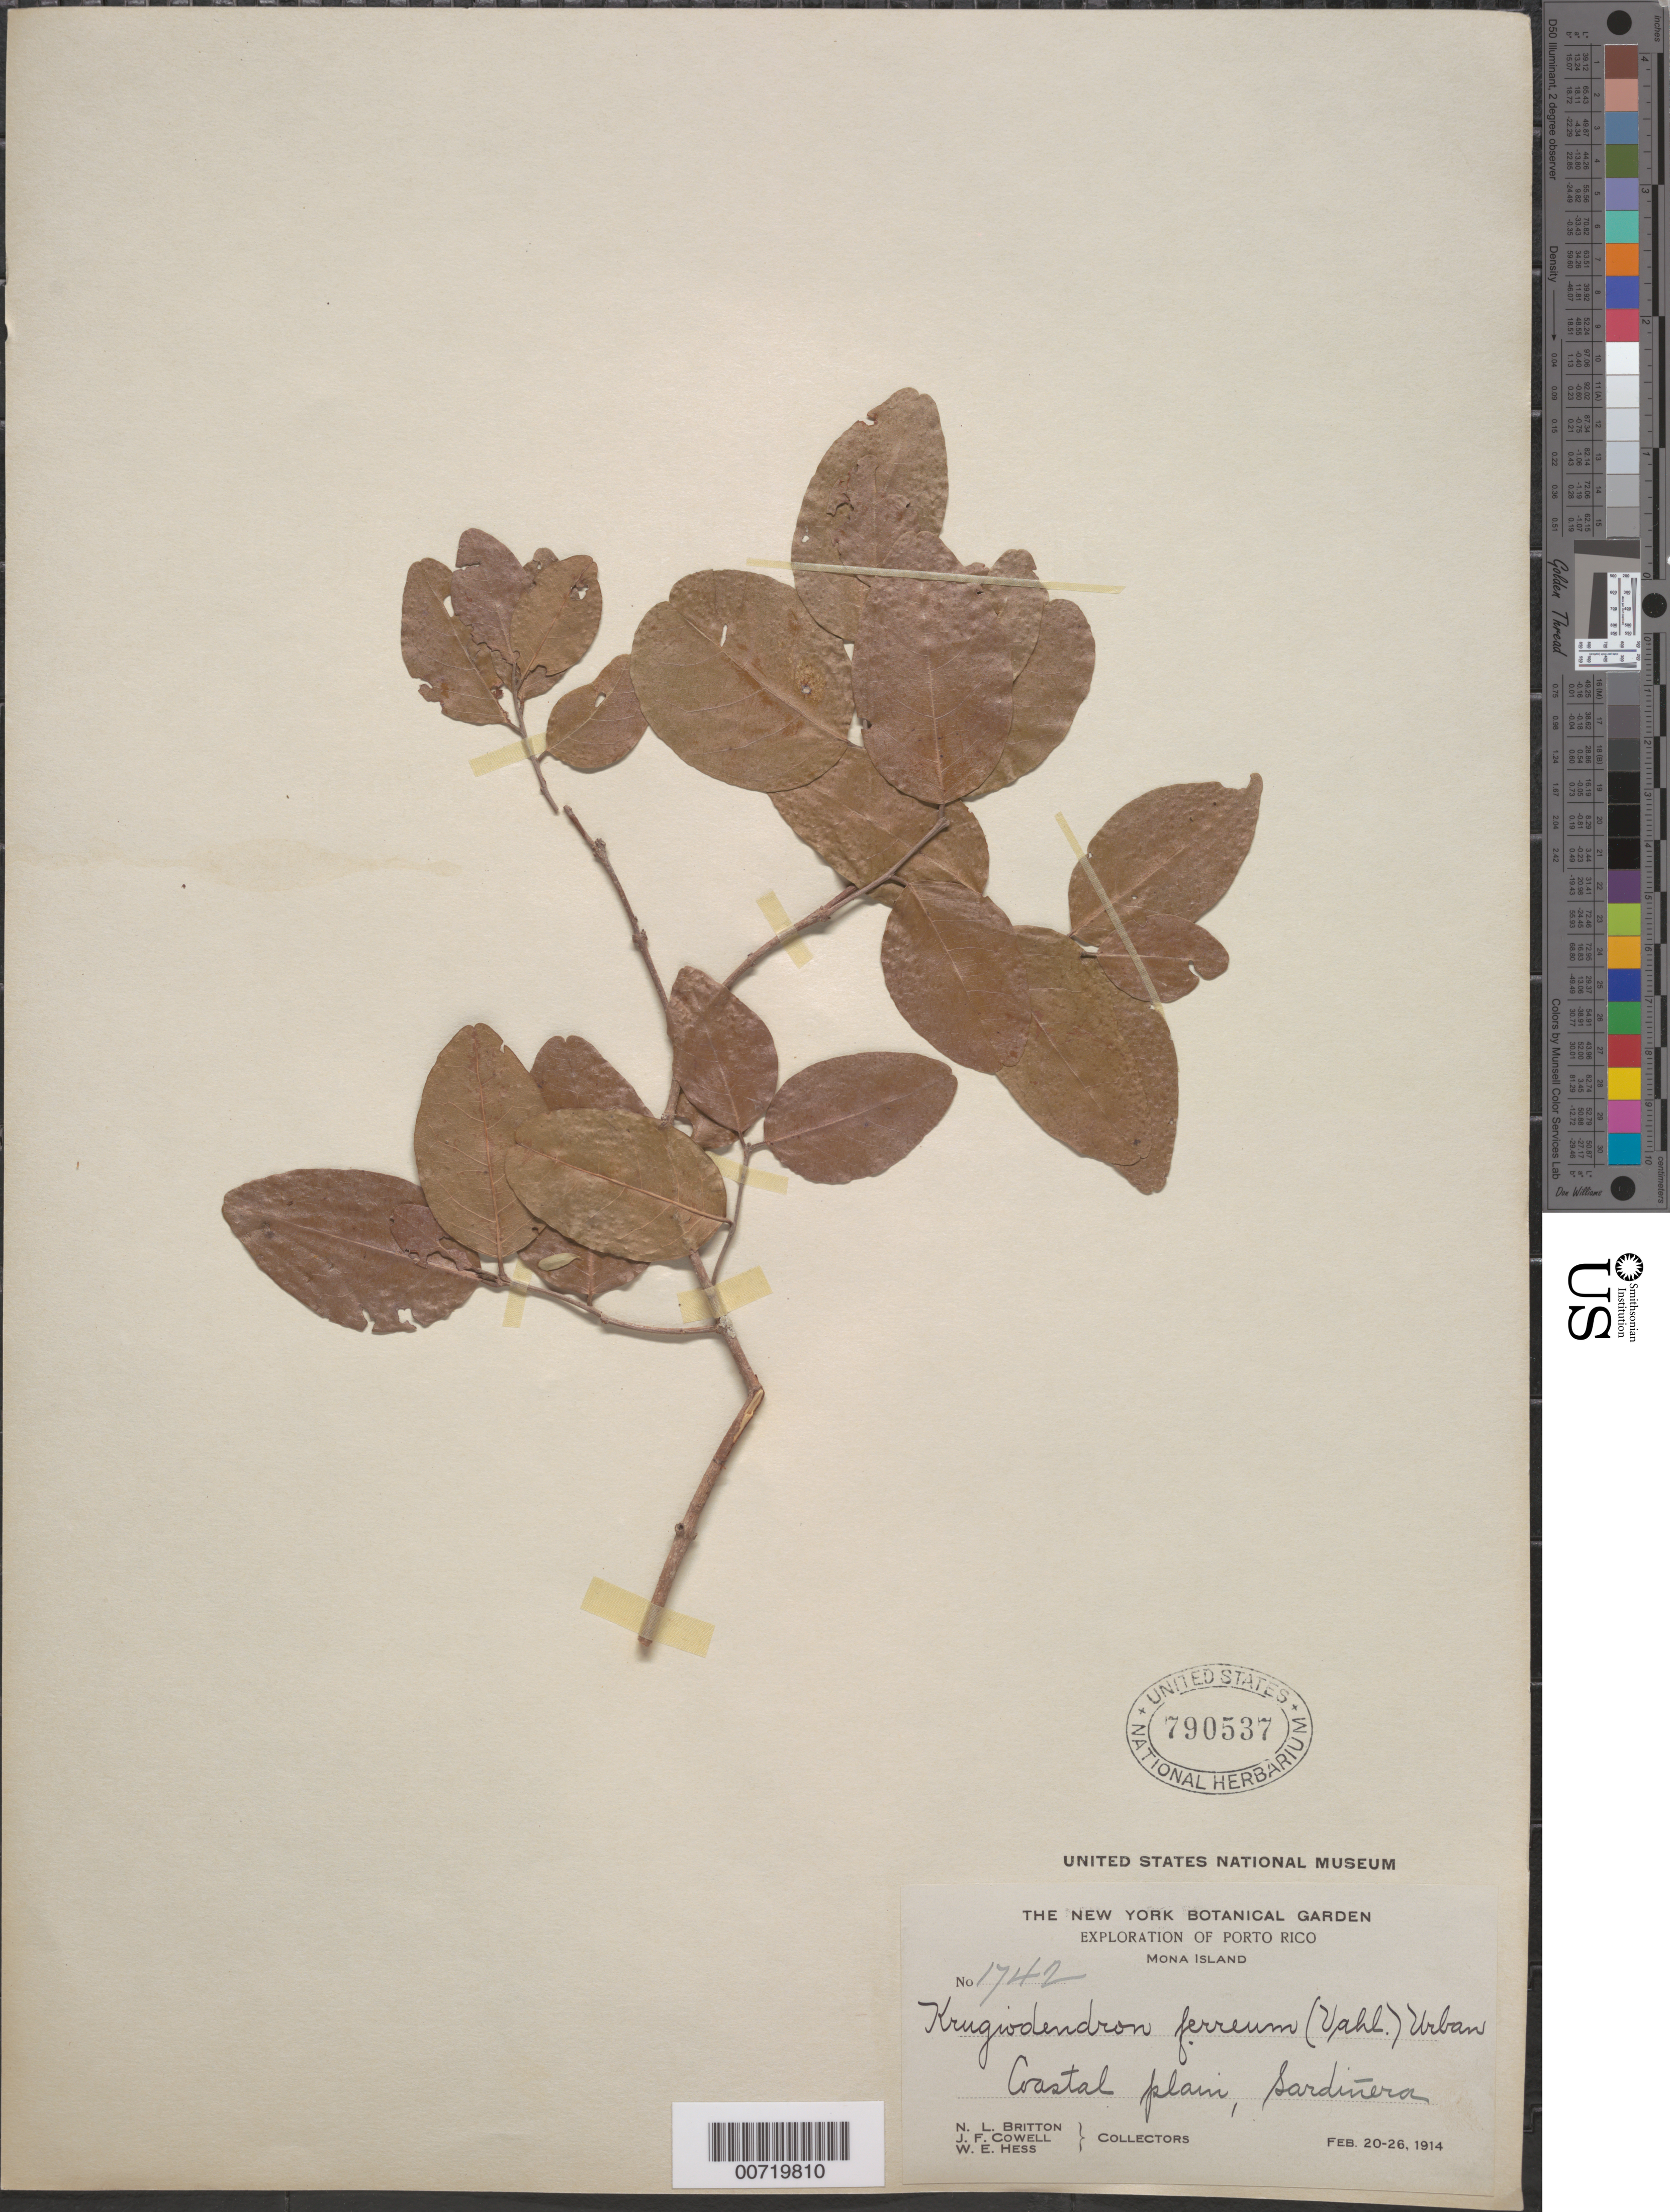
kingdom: Plantae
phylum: Tracheophyta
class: Magnoliopsida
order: Rosales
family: Rhamnaceae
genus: Krugiodendron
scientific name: Krugiodendron ferreum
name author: (Vahl) Urb.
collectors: N. Britton, J. F. Cowell & W. Hess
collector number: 1742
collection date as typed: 20 Feb 1914 to 26 Feb 1914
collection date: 1914-02-20/1914-02-26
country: Puerto Rico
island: Mona I.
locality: Sardinera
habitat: Coastal plain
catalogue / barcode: US 790537